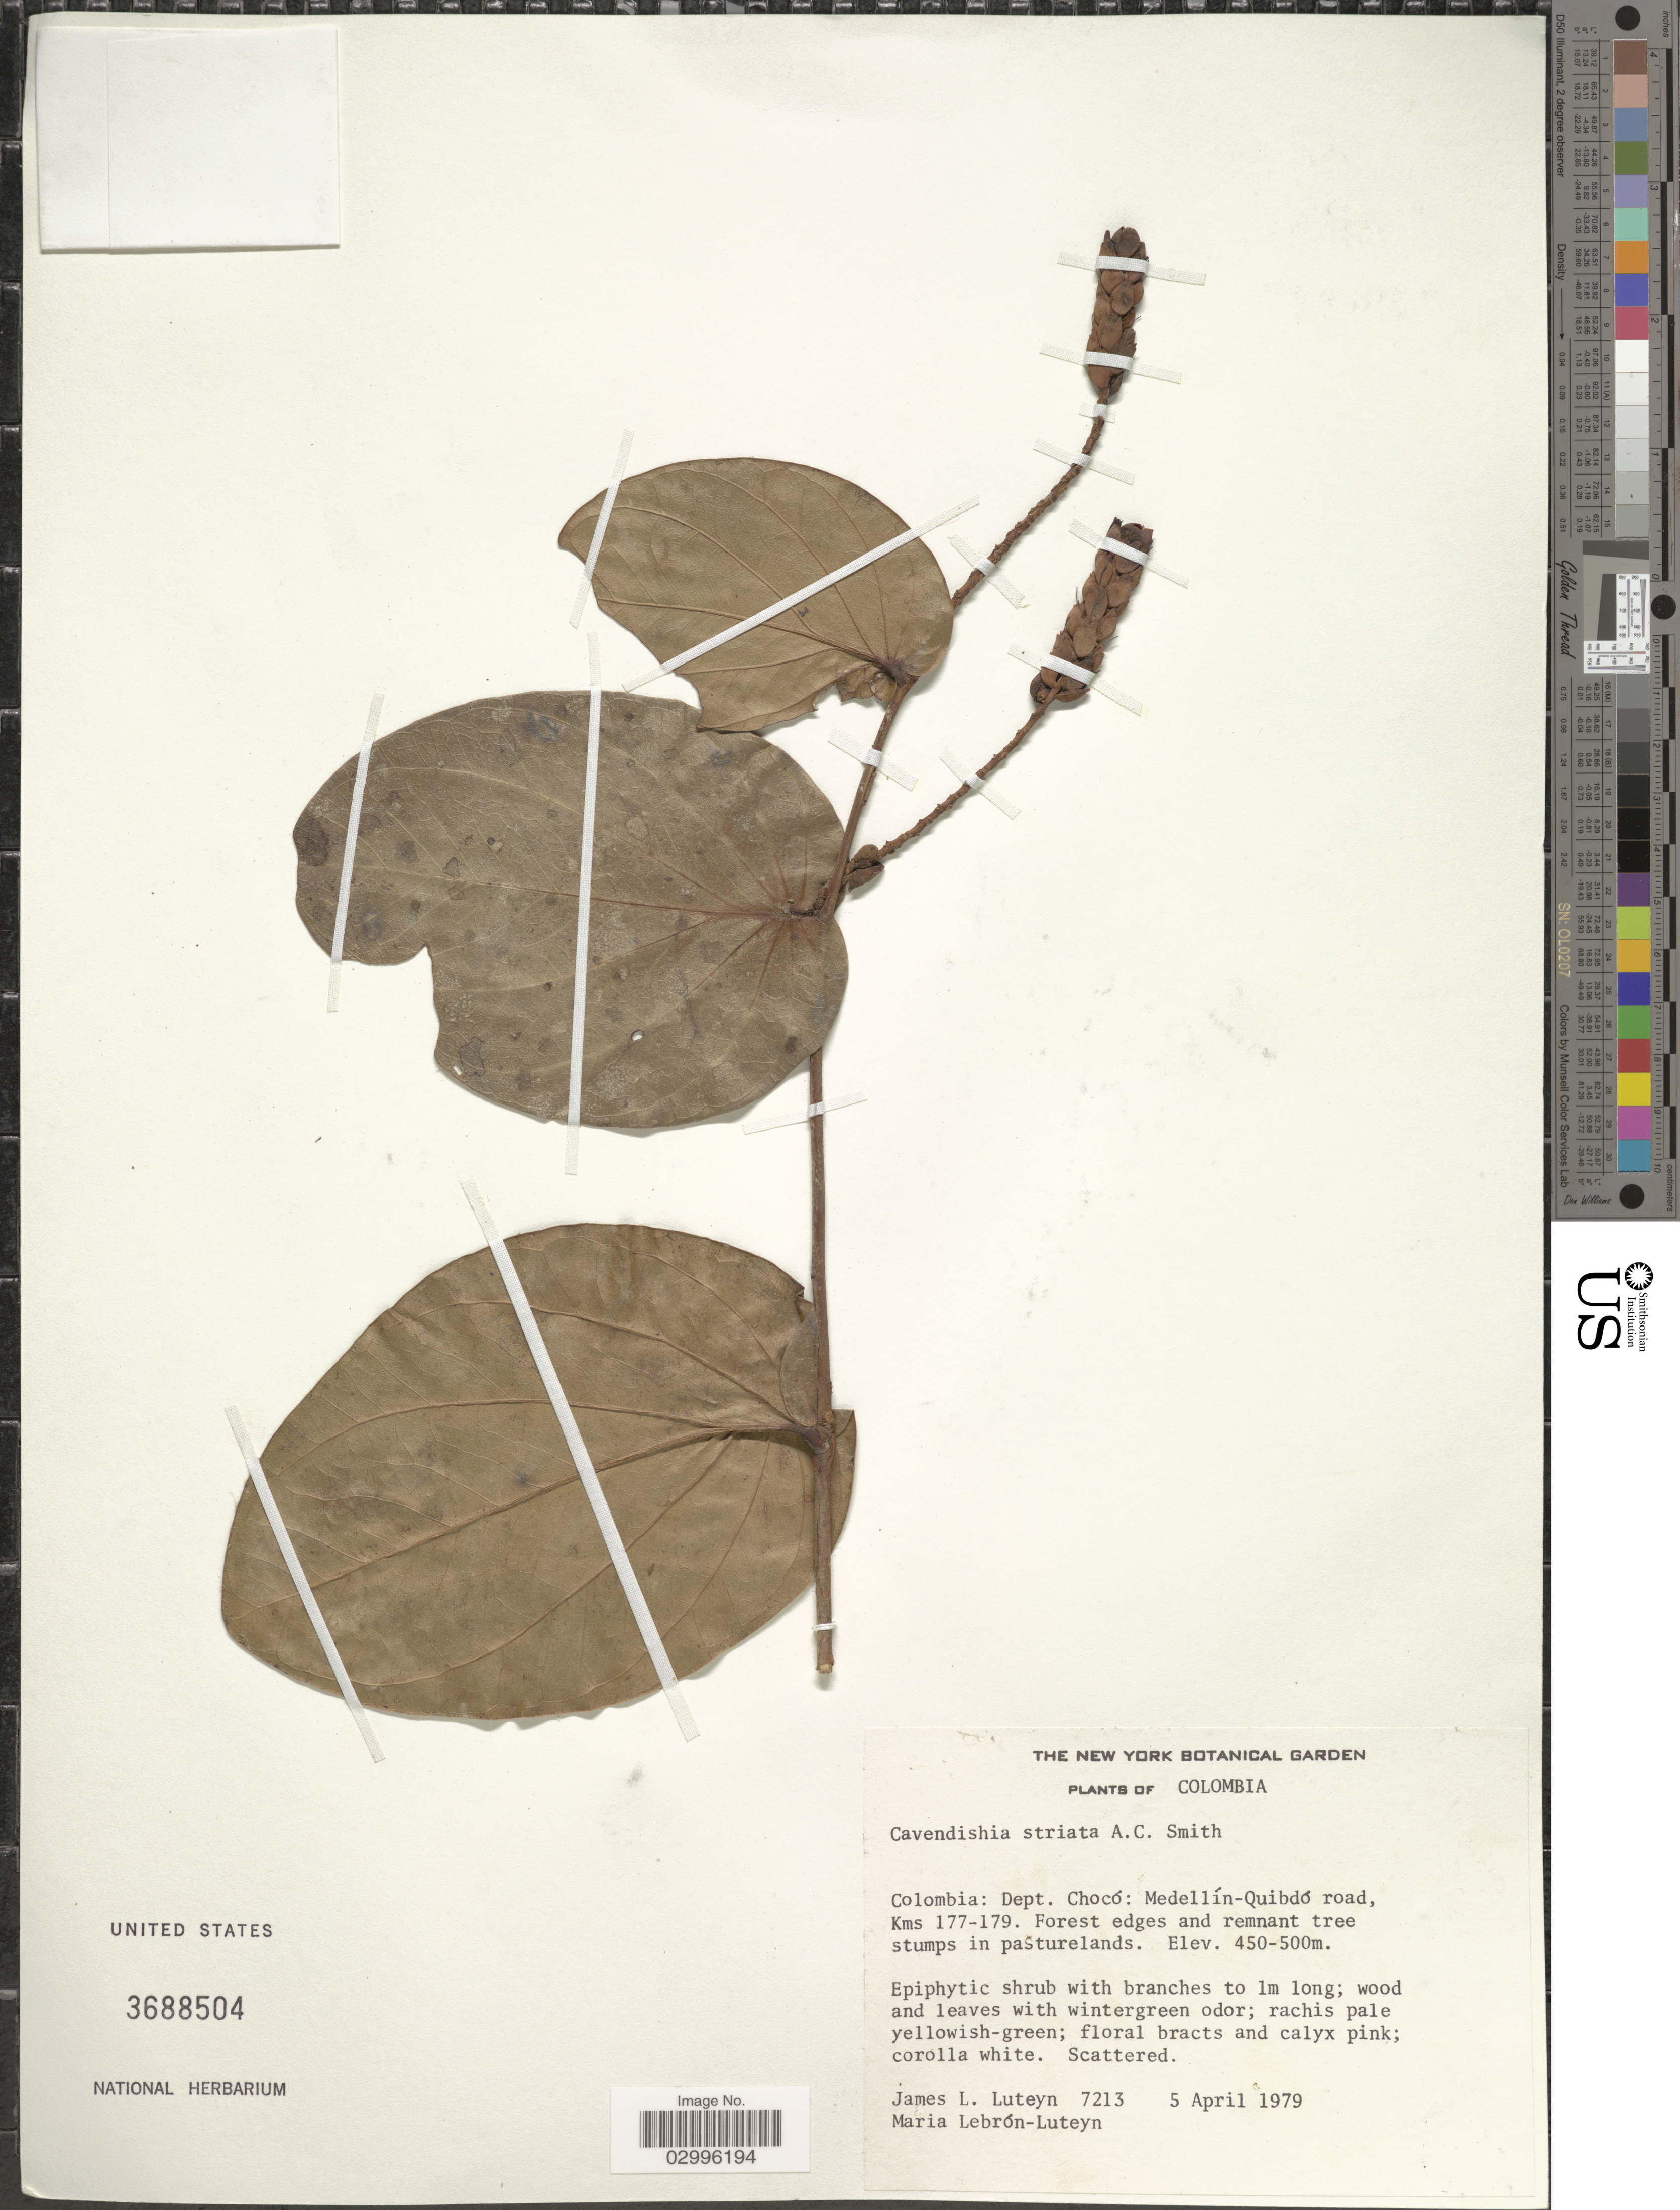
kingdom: Plantae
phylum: Tracheophyta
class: Magnoliopsida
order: Ericales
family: Ericaceae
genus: Cavendishia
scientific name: Cavendishia striata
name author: A.C. Sm.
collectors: J. L. Luteyn & M. L. Lebrón-Luteyn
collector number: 7213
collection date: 1979-04-05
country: Colombia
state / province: Chocó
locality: Dept. Chocó: Medellín-Quibdó road, Kms 177-179.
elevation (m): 450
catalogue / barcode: US 3688504